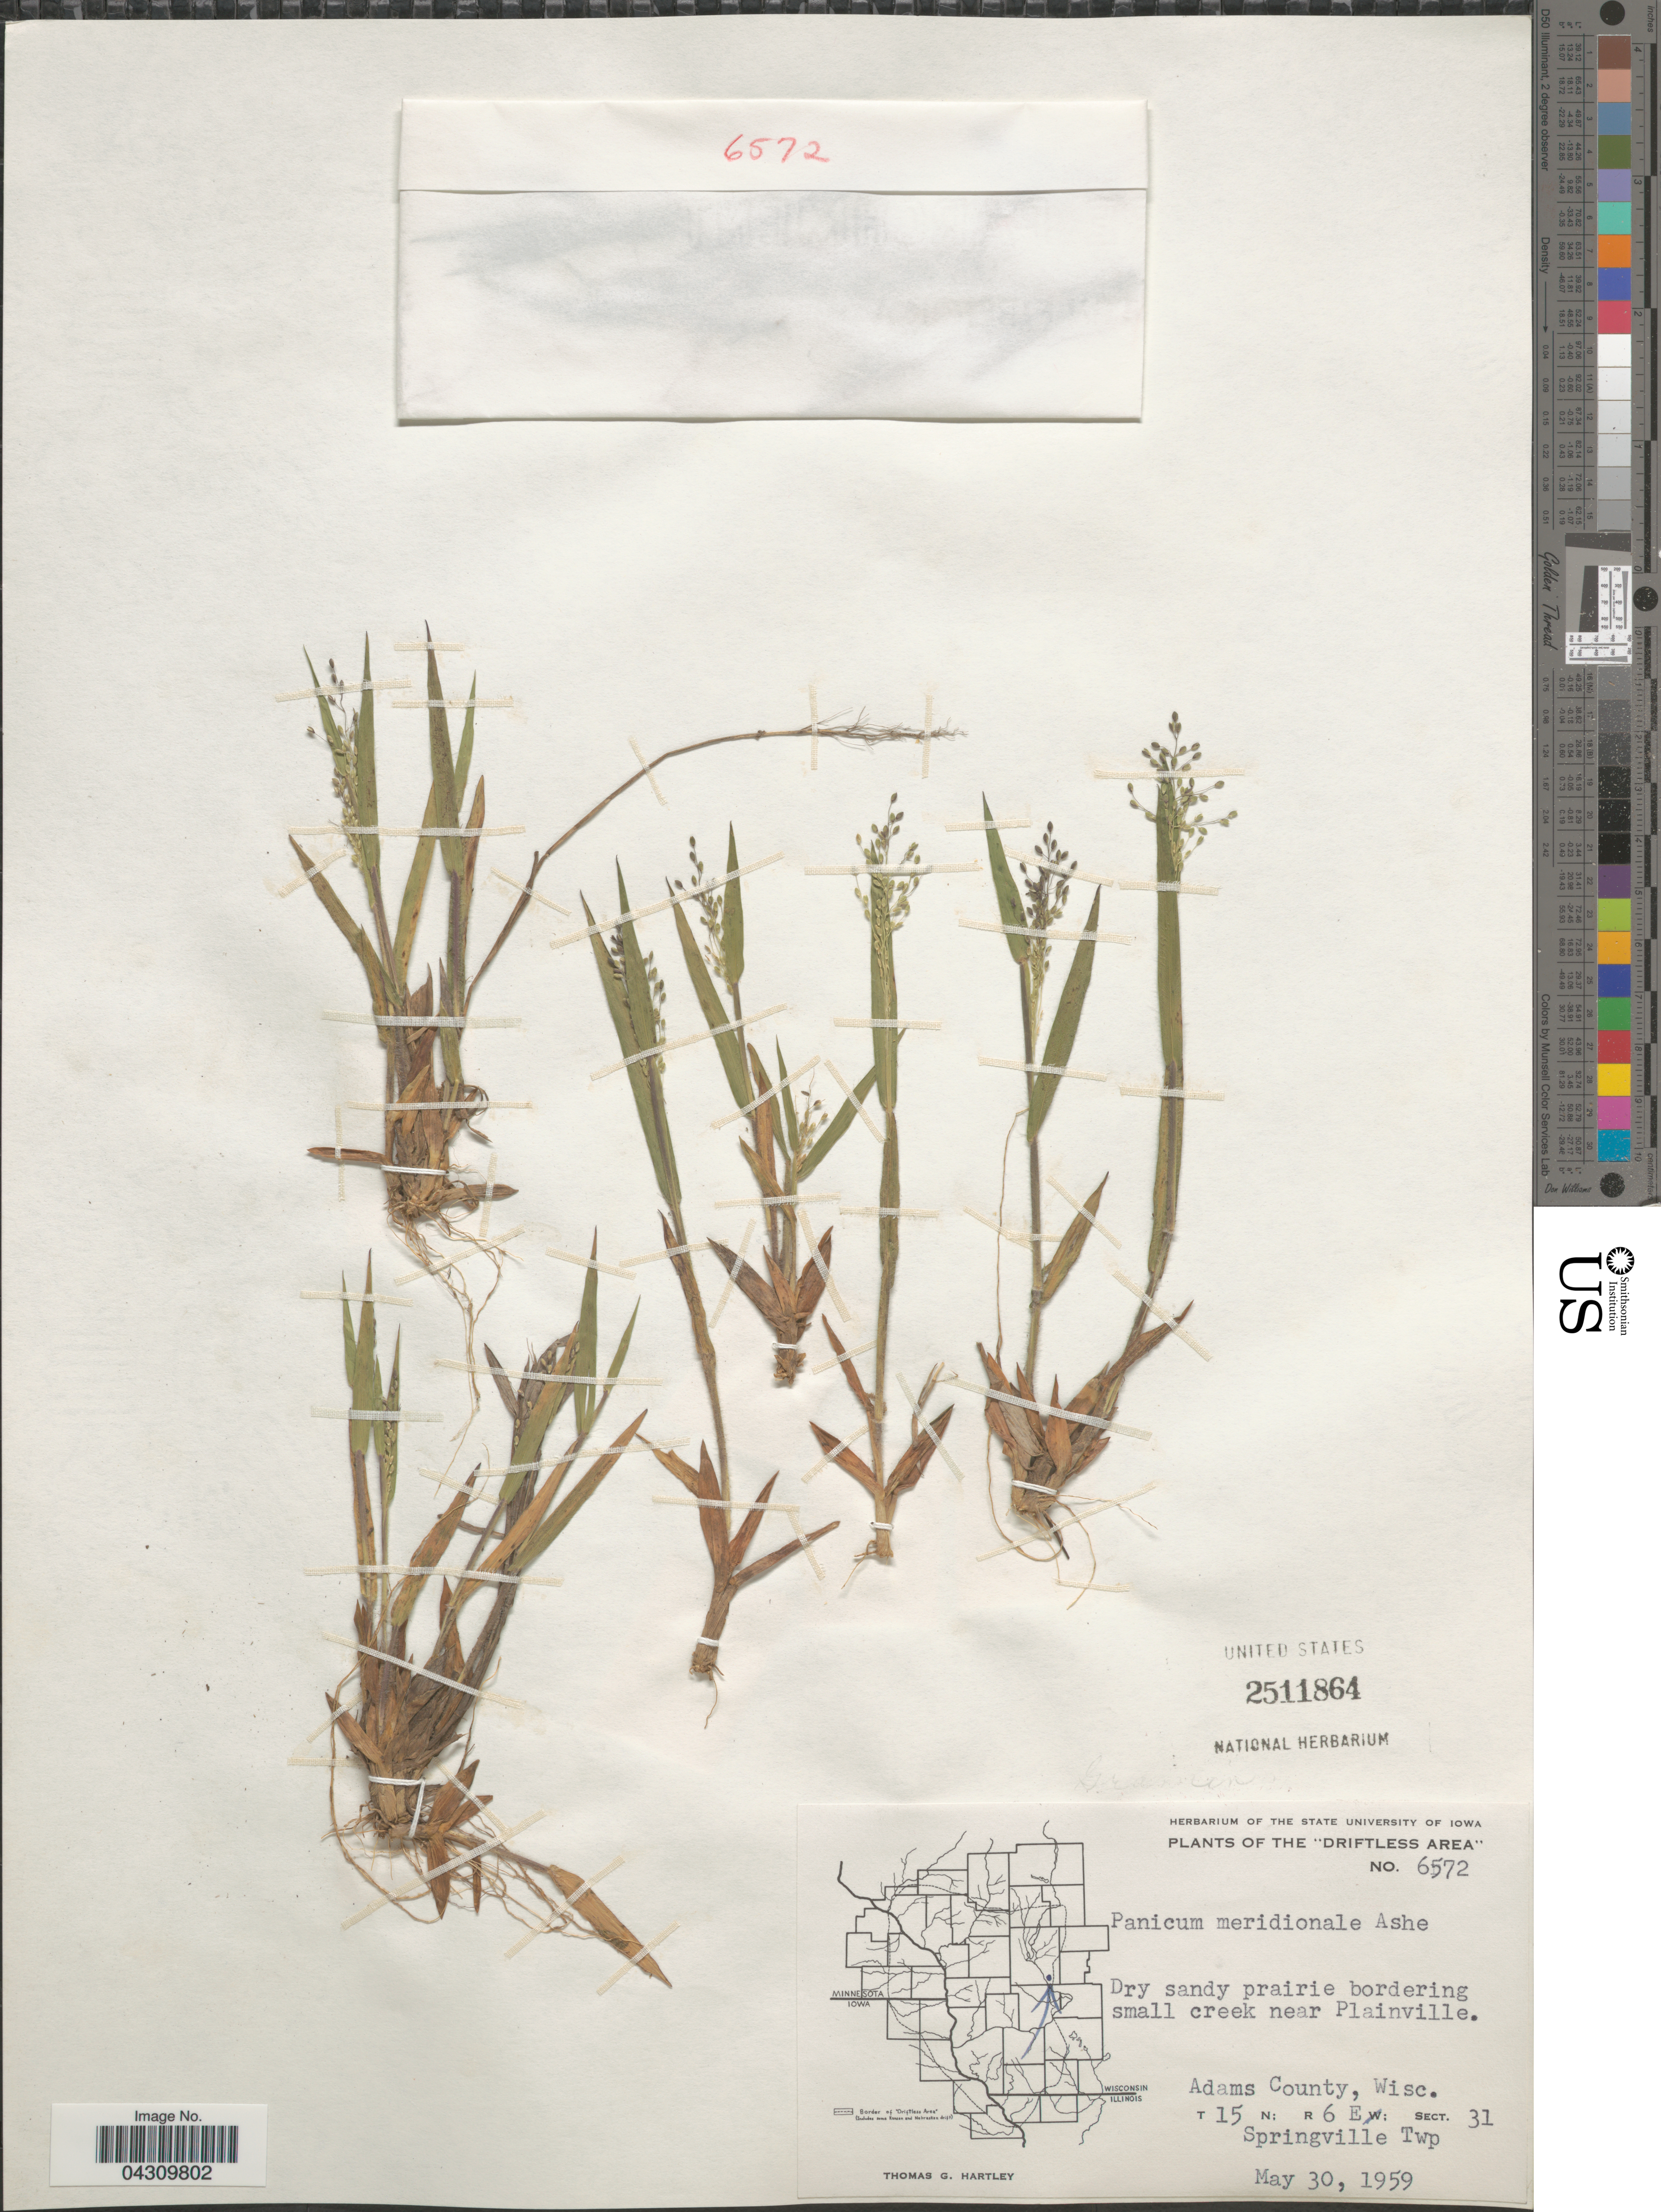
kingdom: Plantae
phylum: Tracheophyta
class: Liliopsida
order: Poales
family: Poaceae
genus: Dichanthelium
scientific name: Dichanthelium acuminatum var. acuminatum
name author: (Sw.) Gould & C.A. Clark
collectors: T. G. Hartley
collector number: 6572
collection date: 1959-05-30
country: United States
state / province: Wisconsin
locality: The "Driftless Area". Dry sandy prairie bordering small creek near Plainville. Adams County, T15 N; R 6 E; Sect. 31 Springville Twp.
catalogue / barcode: US 2511864